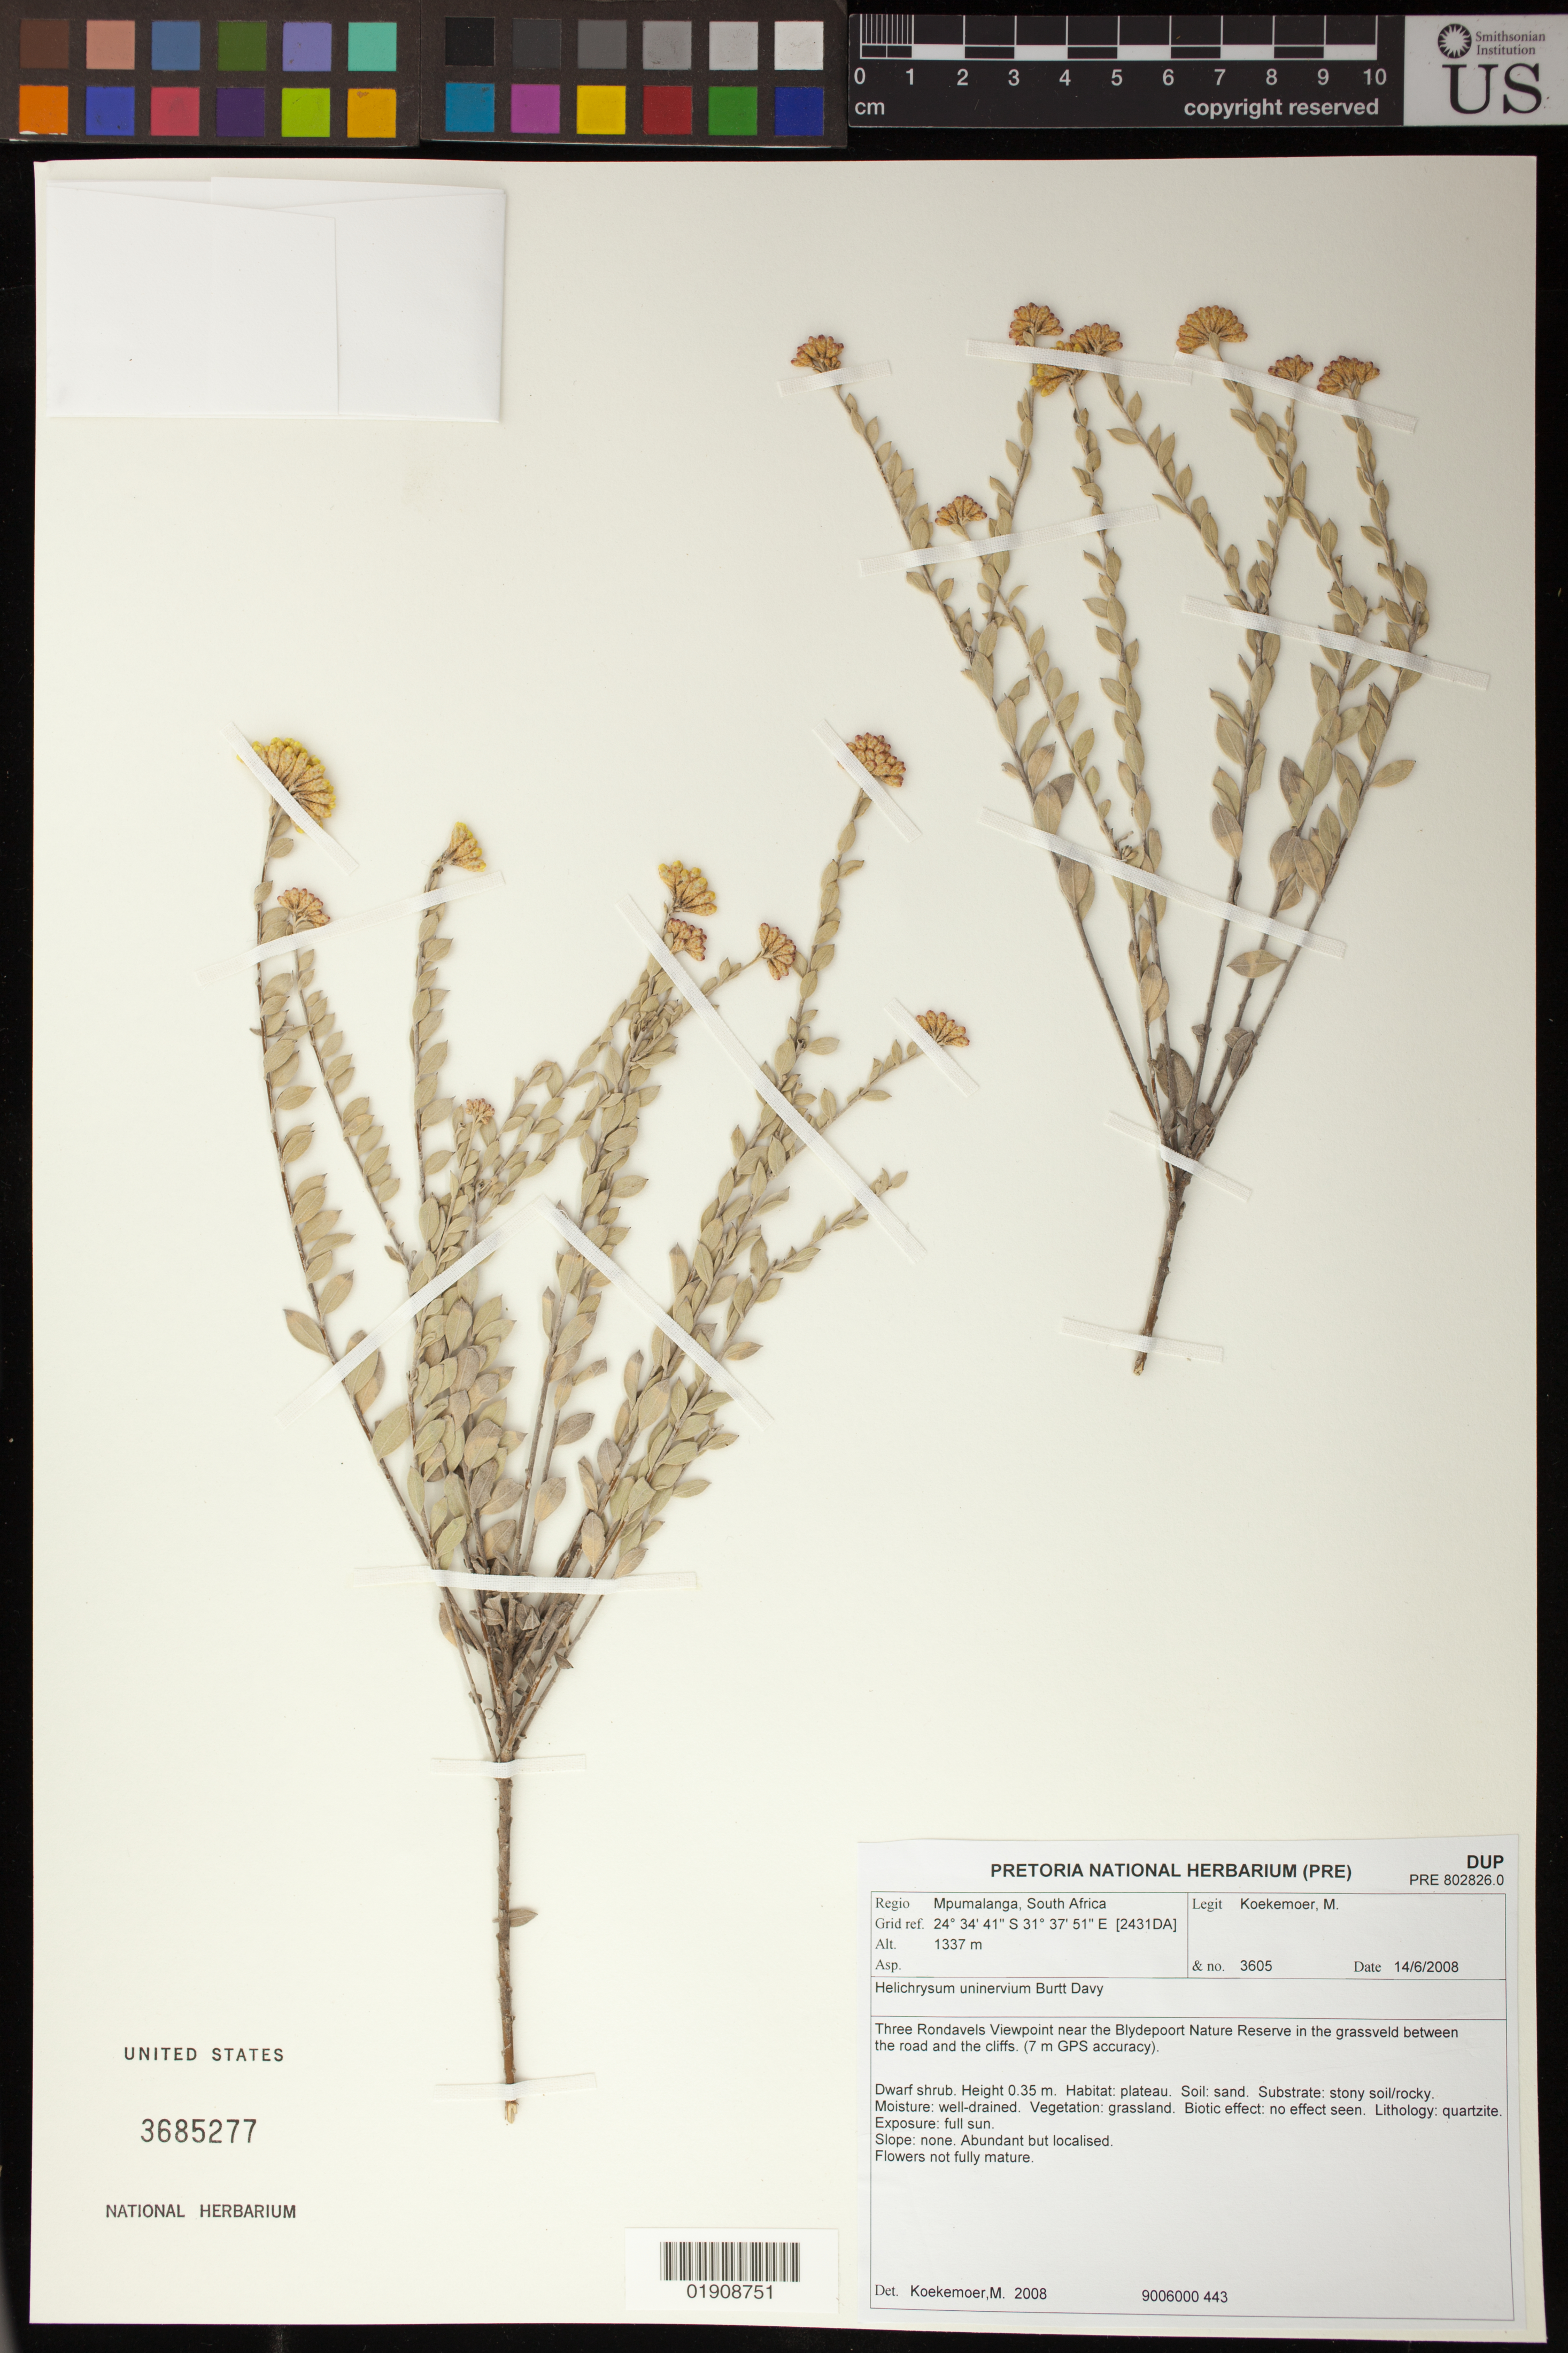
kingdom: Plantae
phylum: Tracheophyta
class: Magnoliopsida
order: Asterales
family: Asteraceae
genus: Helichrysum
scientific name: Helichrysum uninervium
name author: Burtt Davy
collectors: M. Koekemoer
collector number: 3605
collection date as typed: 14 June 2008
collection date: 2008-06-14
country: South Africa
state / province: Mpumalanga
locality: Three Rodavels Viewpoint near the Blydepoort Nature Reserve in the grassveld between the road and the cliffs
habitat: Plateau, grassland, sand, stony/rocky soil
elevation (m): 1337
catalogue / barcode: US 3685277